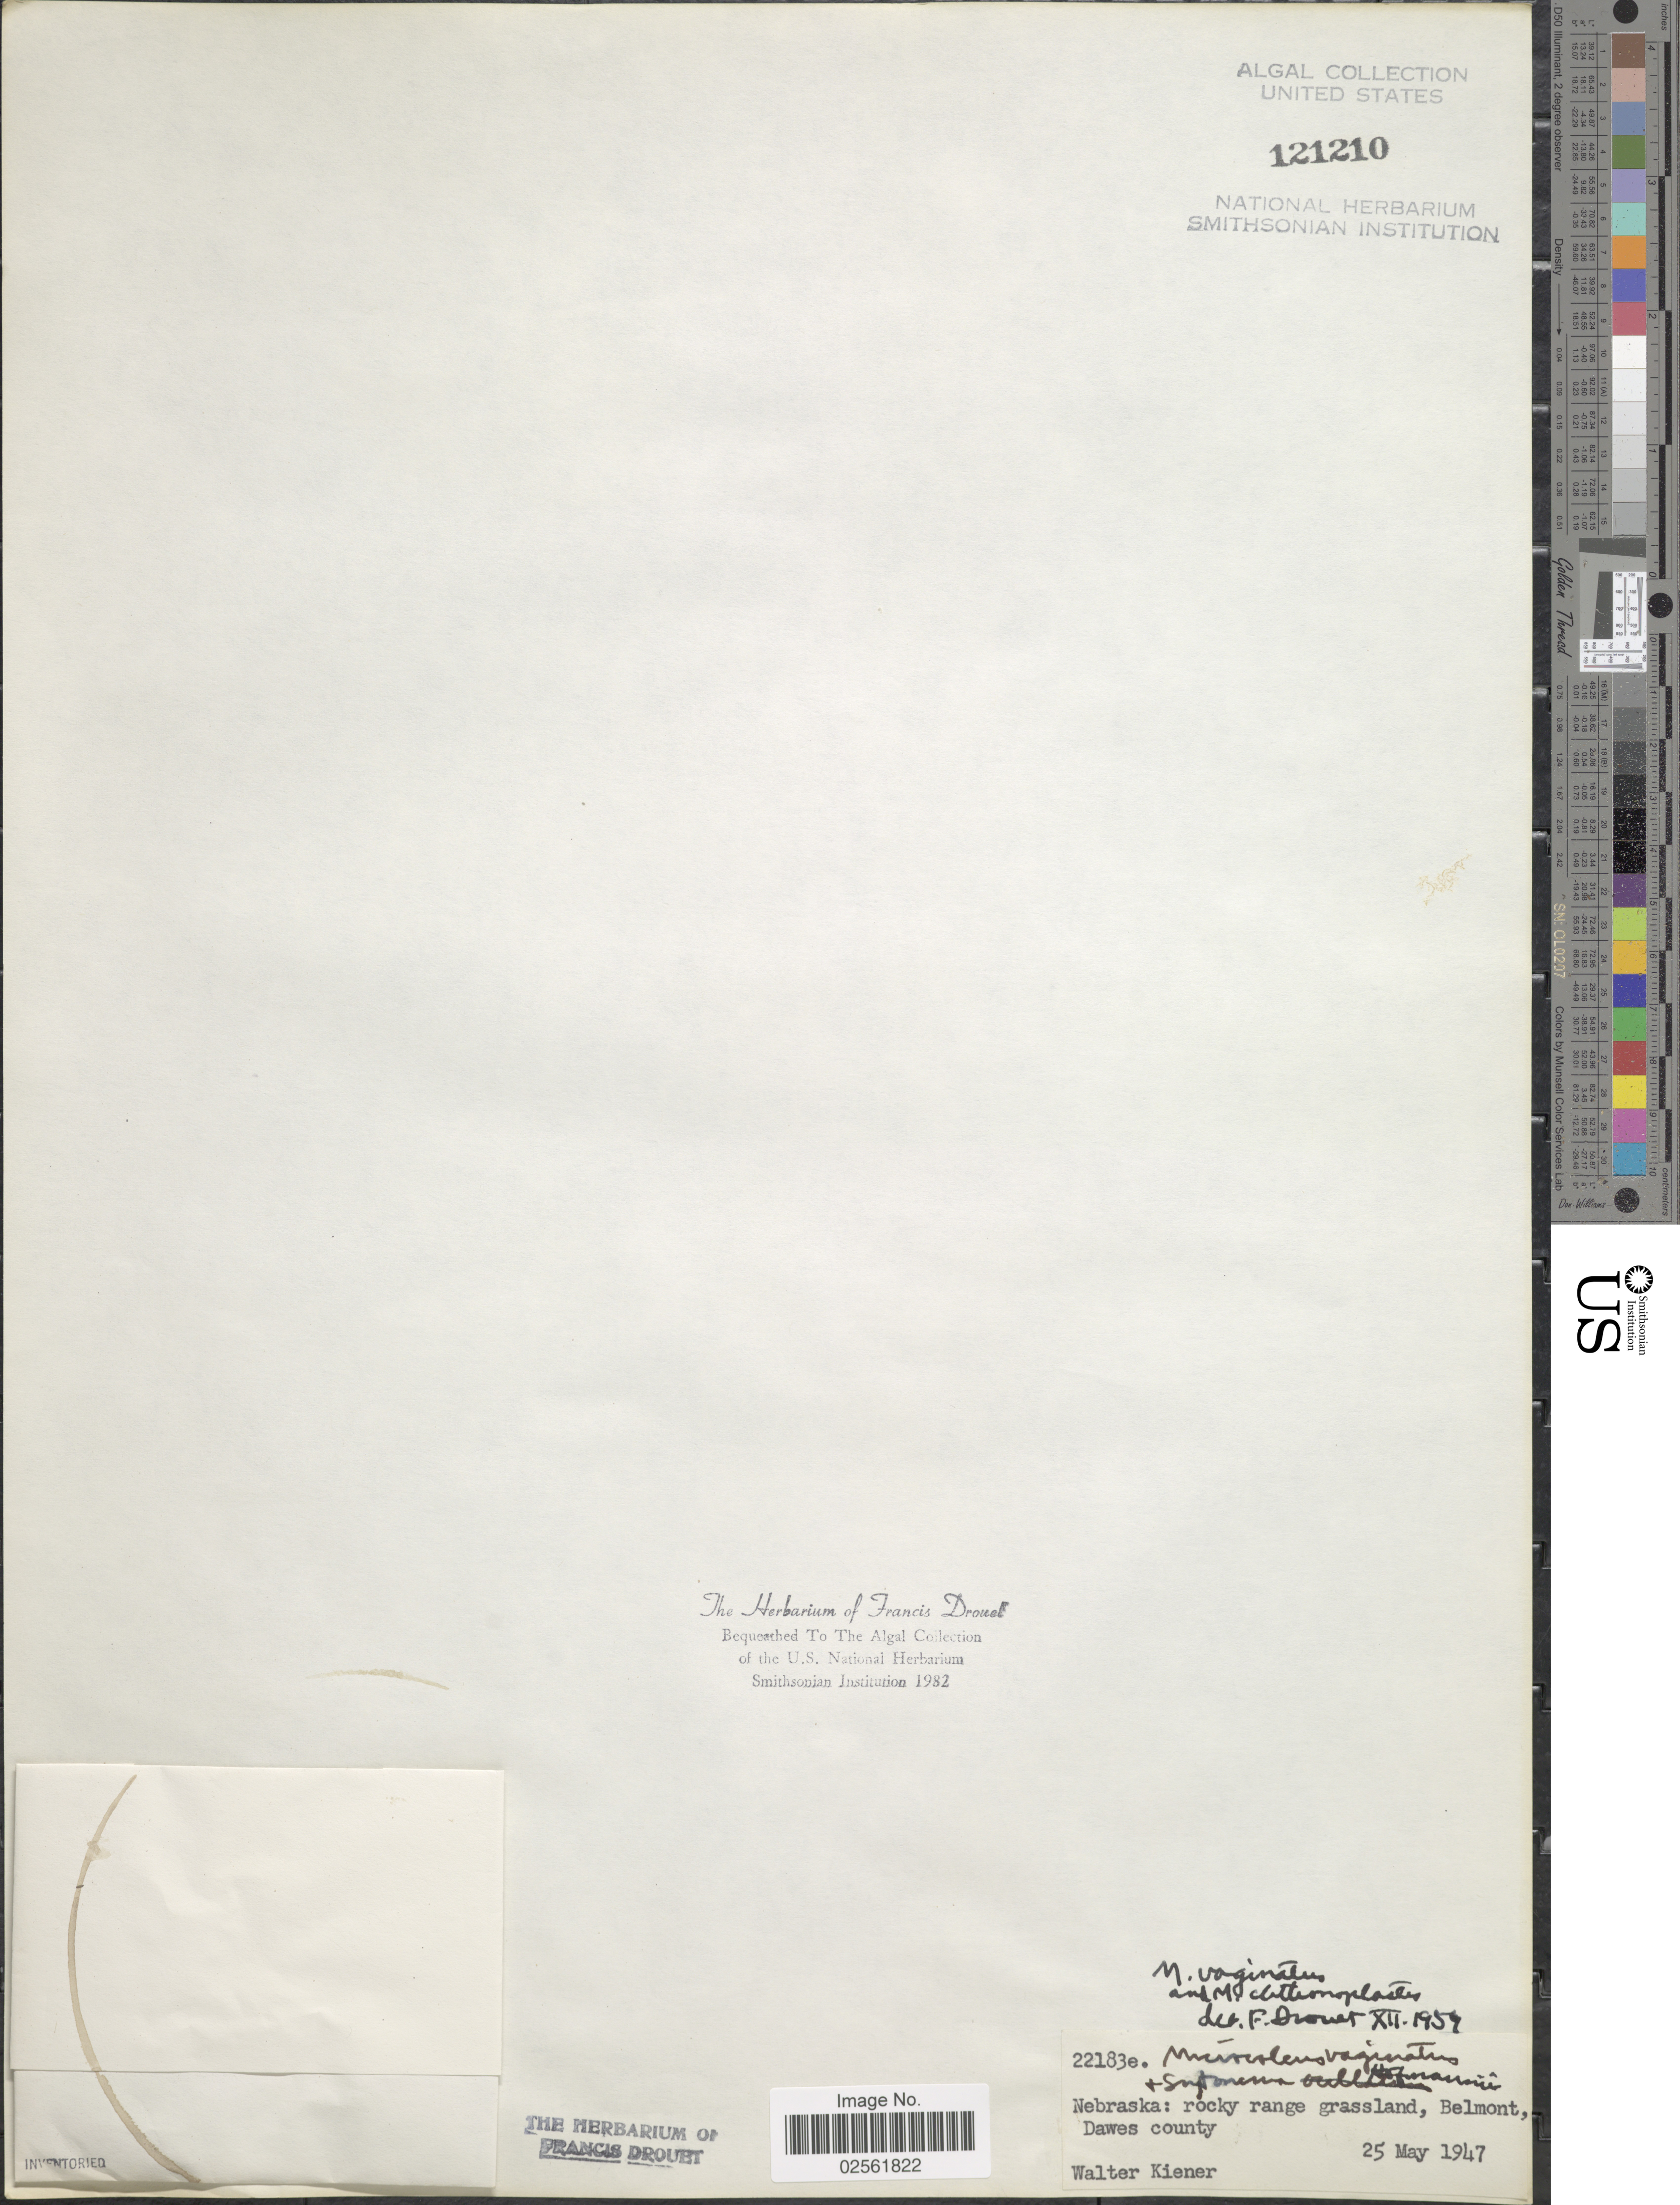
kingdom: Bacteria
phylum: Cyanobacteria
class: Cyanobacteriia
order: Cyanobacteriales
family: Microcoleaceae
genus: Microcoleus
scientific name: Microcoleus vaginatus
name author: (Vaucher) Gomont ex Gomont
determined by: Drouet, F. E.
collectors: W. B. Kiener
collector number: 22183e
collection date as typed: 25 May 1947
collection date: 1947-05-25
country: United States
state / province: Nebraska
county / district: Dawes County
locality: Belmont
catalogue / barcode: US 121210